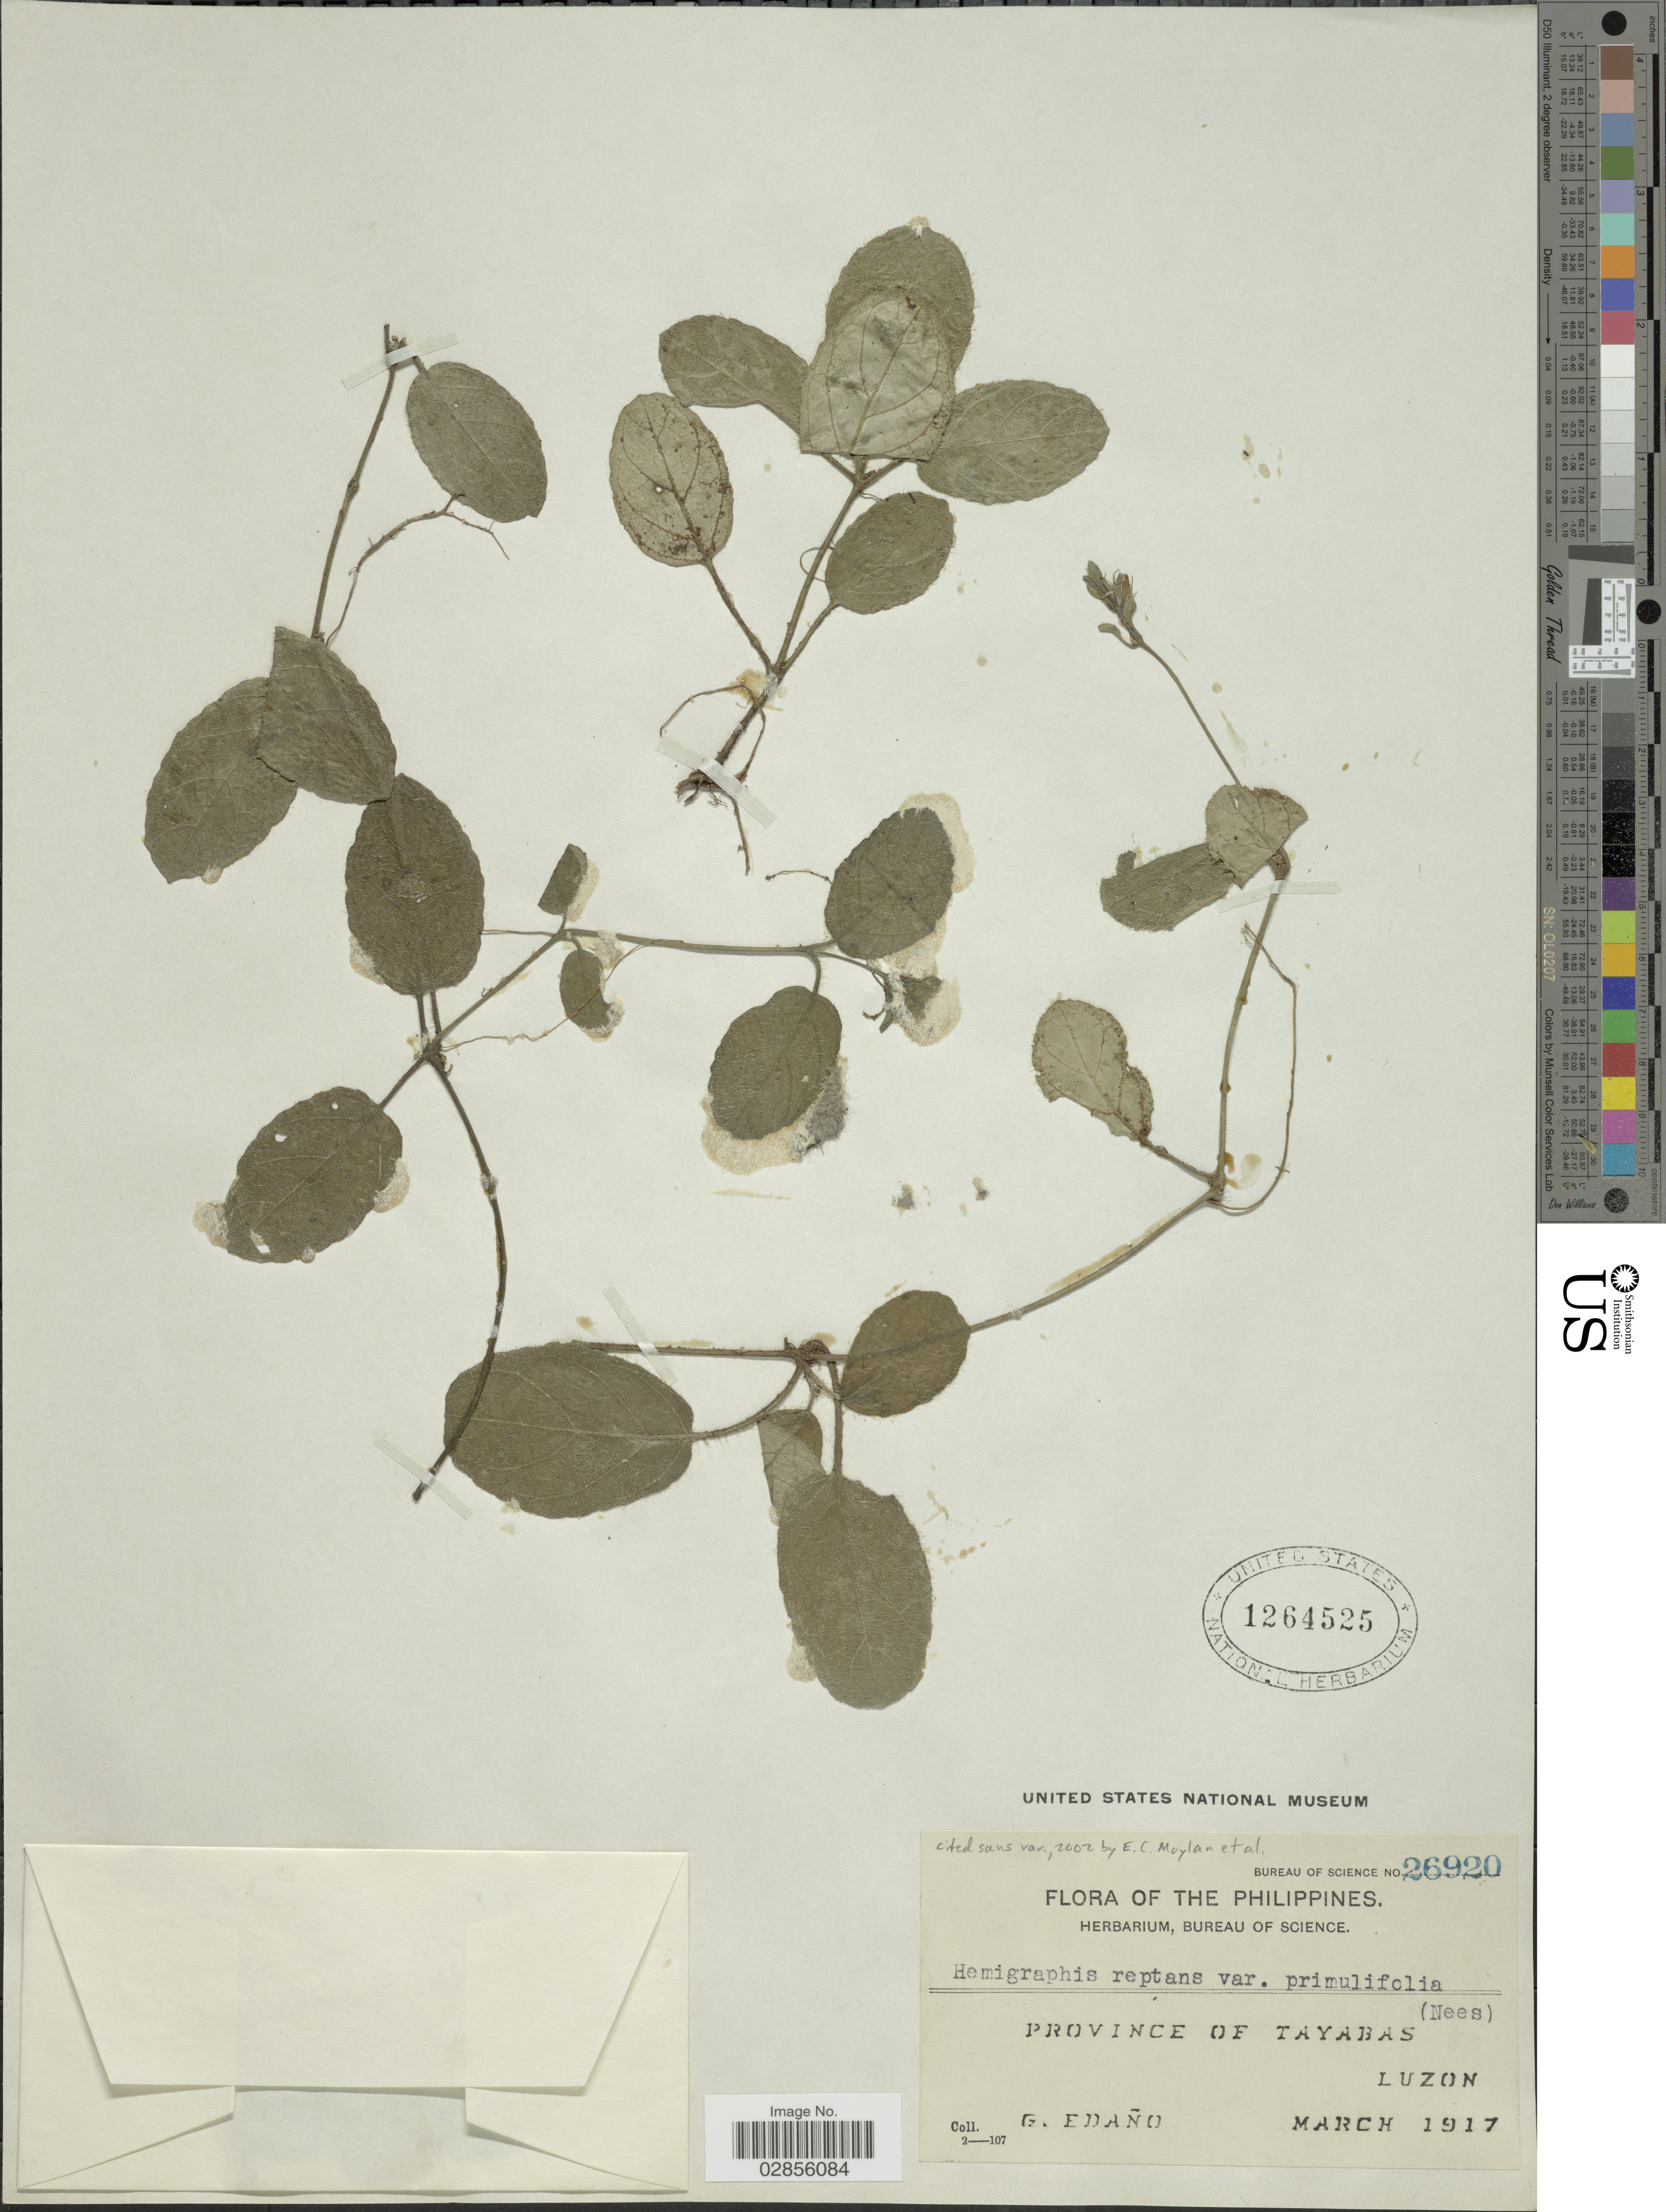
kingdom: Plantae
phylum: Tracheophyta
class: Magnoliopsida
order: Lamiales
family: Acanthaceae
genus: Hemigraphis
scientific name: Hemigraphis reptans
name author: (G. Forst.) T. Anderson ex Hemsl.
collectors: G. Edaño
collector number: Bureau of Science 26920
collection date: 1917-03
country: Philippines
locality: Province of Tayabas, Luzon.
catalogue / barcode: US 1264525